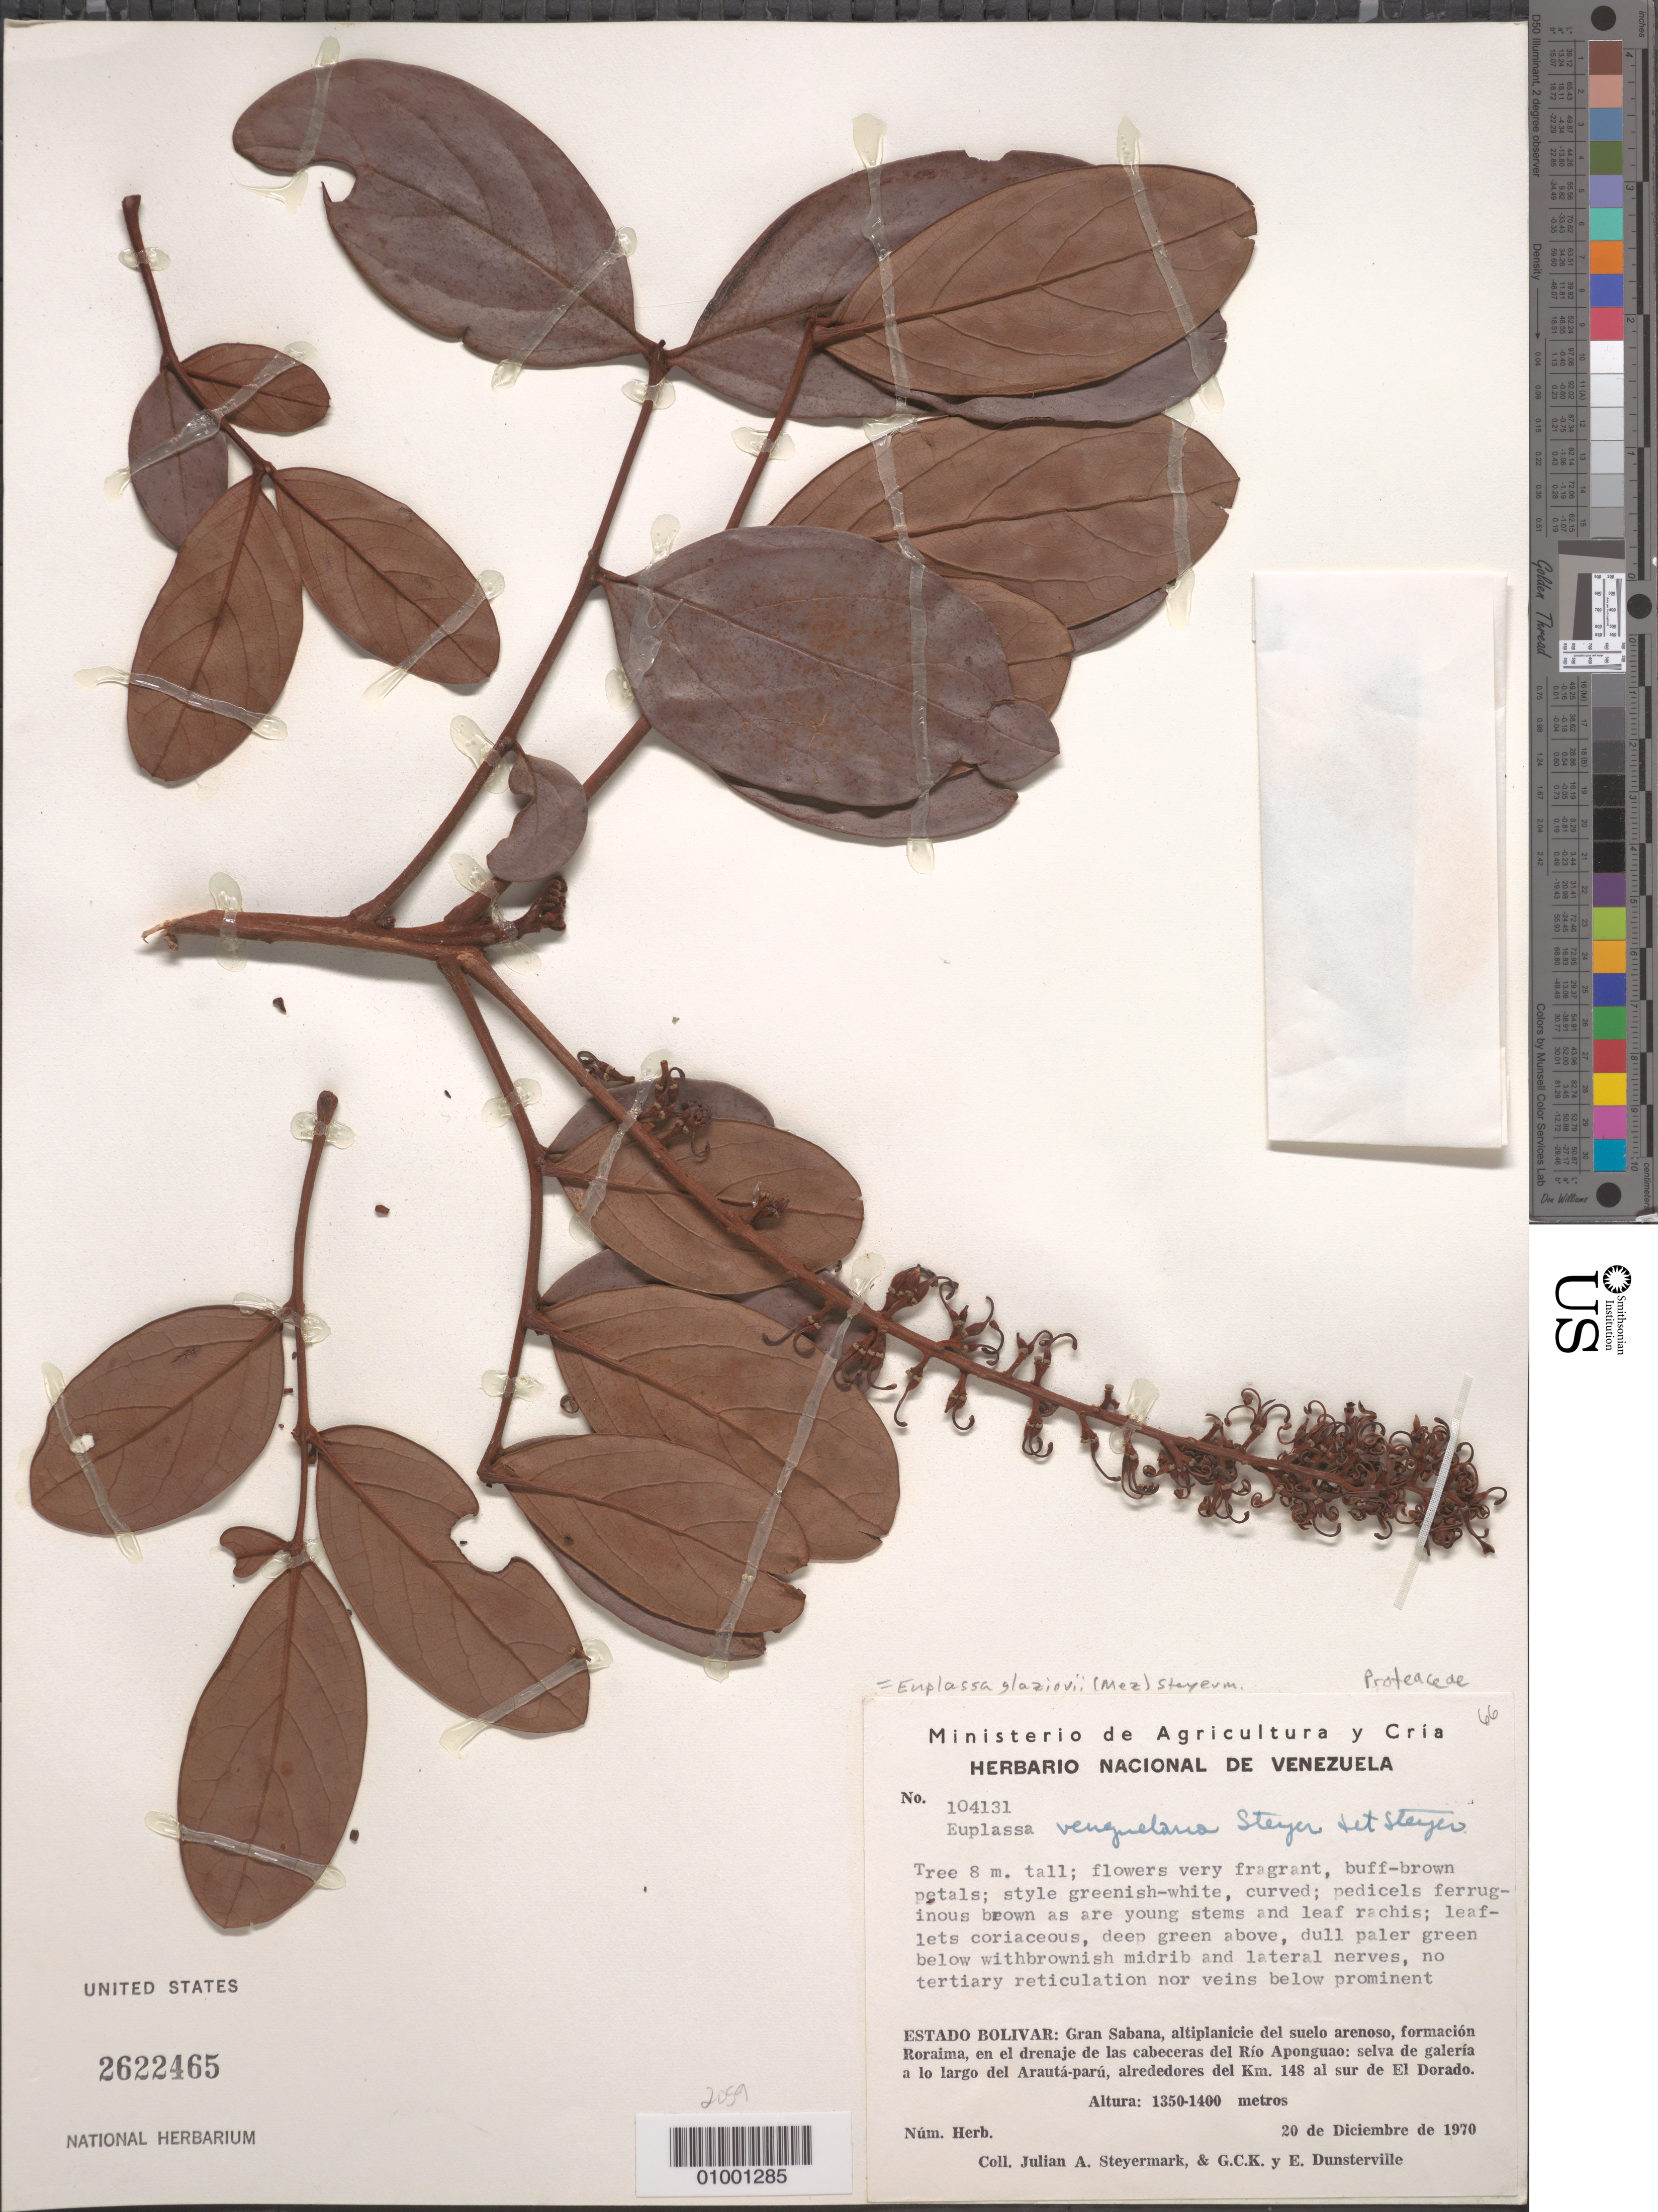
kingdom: Plantae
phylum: Tracheophyta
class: Magnoliopsida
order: Proteales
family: Proteaceae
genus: Euplassa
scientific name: Euplassa glaziovii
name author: (Mez) Steyerm.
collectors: J. Steyermark, G. C. K. Dunsterville & E. Dunsterville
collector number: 104131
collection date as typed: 20-Dec-70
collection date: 1970-12-20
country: Venezuela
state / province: Bolívar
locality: Gran Sabana, formacion Roraima, Río Aponguao; a lo largo del Arautá-parú, alrededores del km 148 al sur de El Dorado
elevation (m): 1350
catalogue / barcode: US 2622465